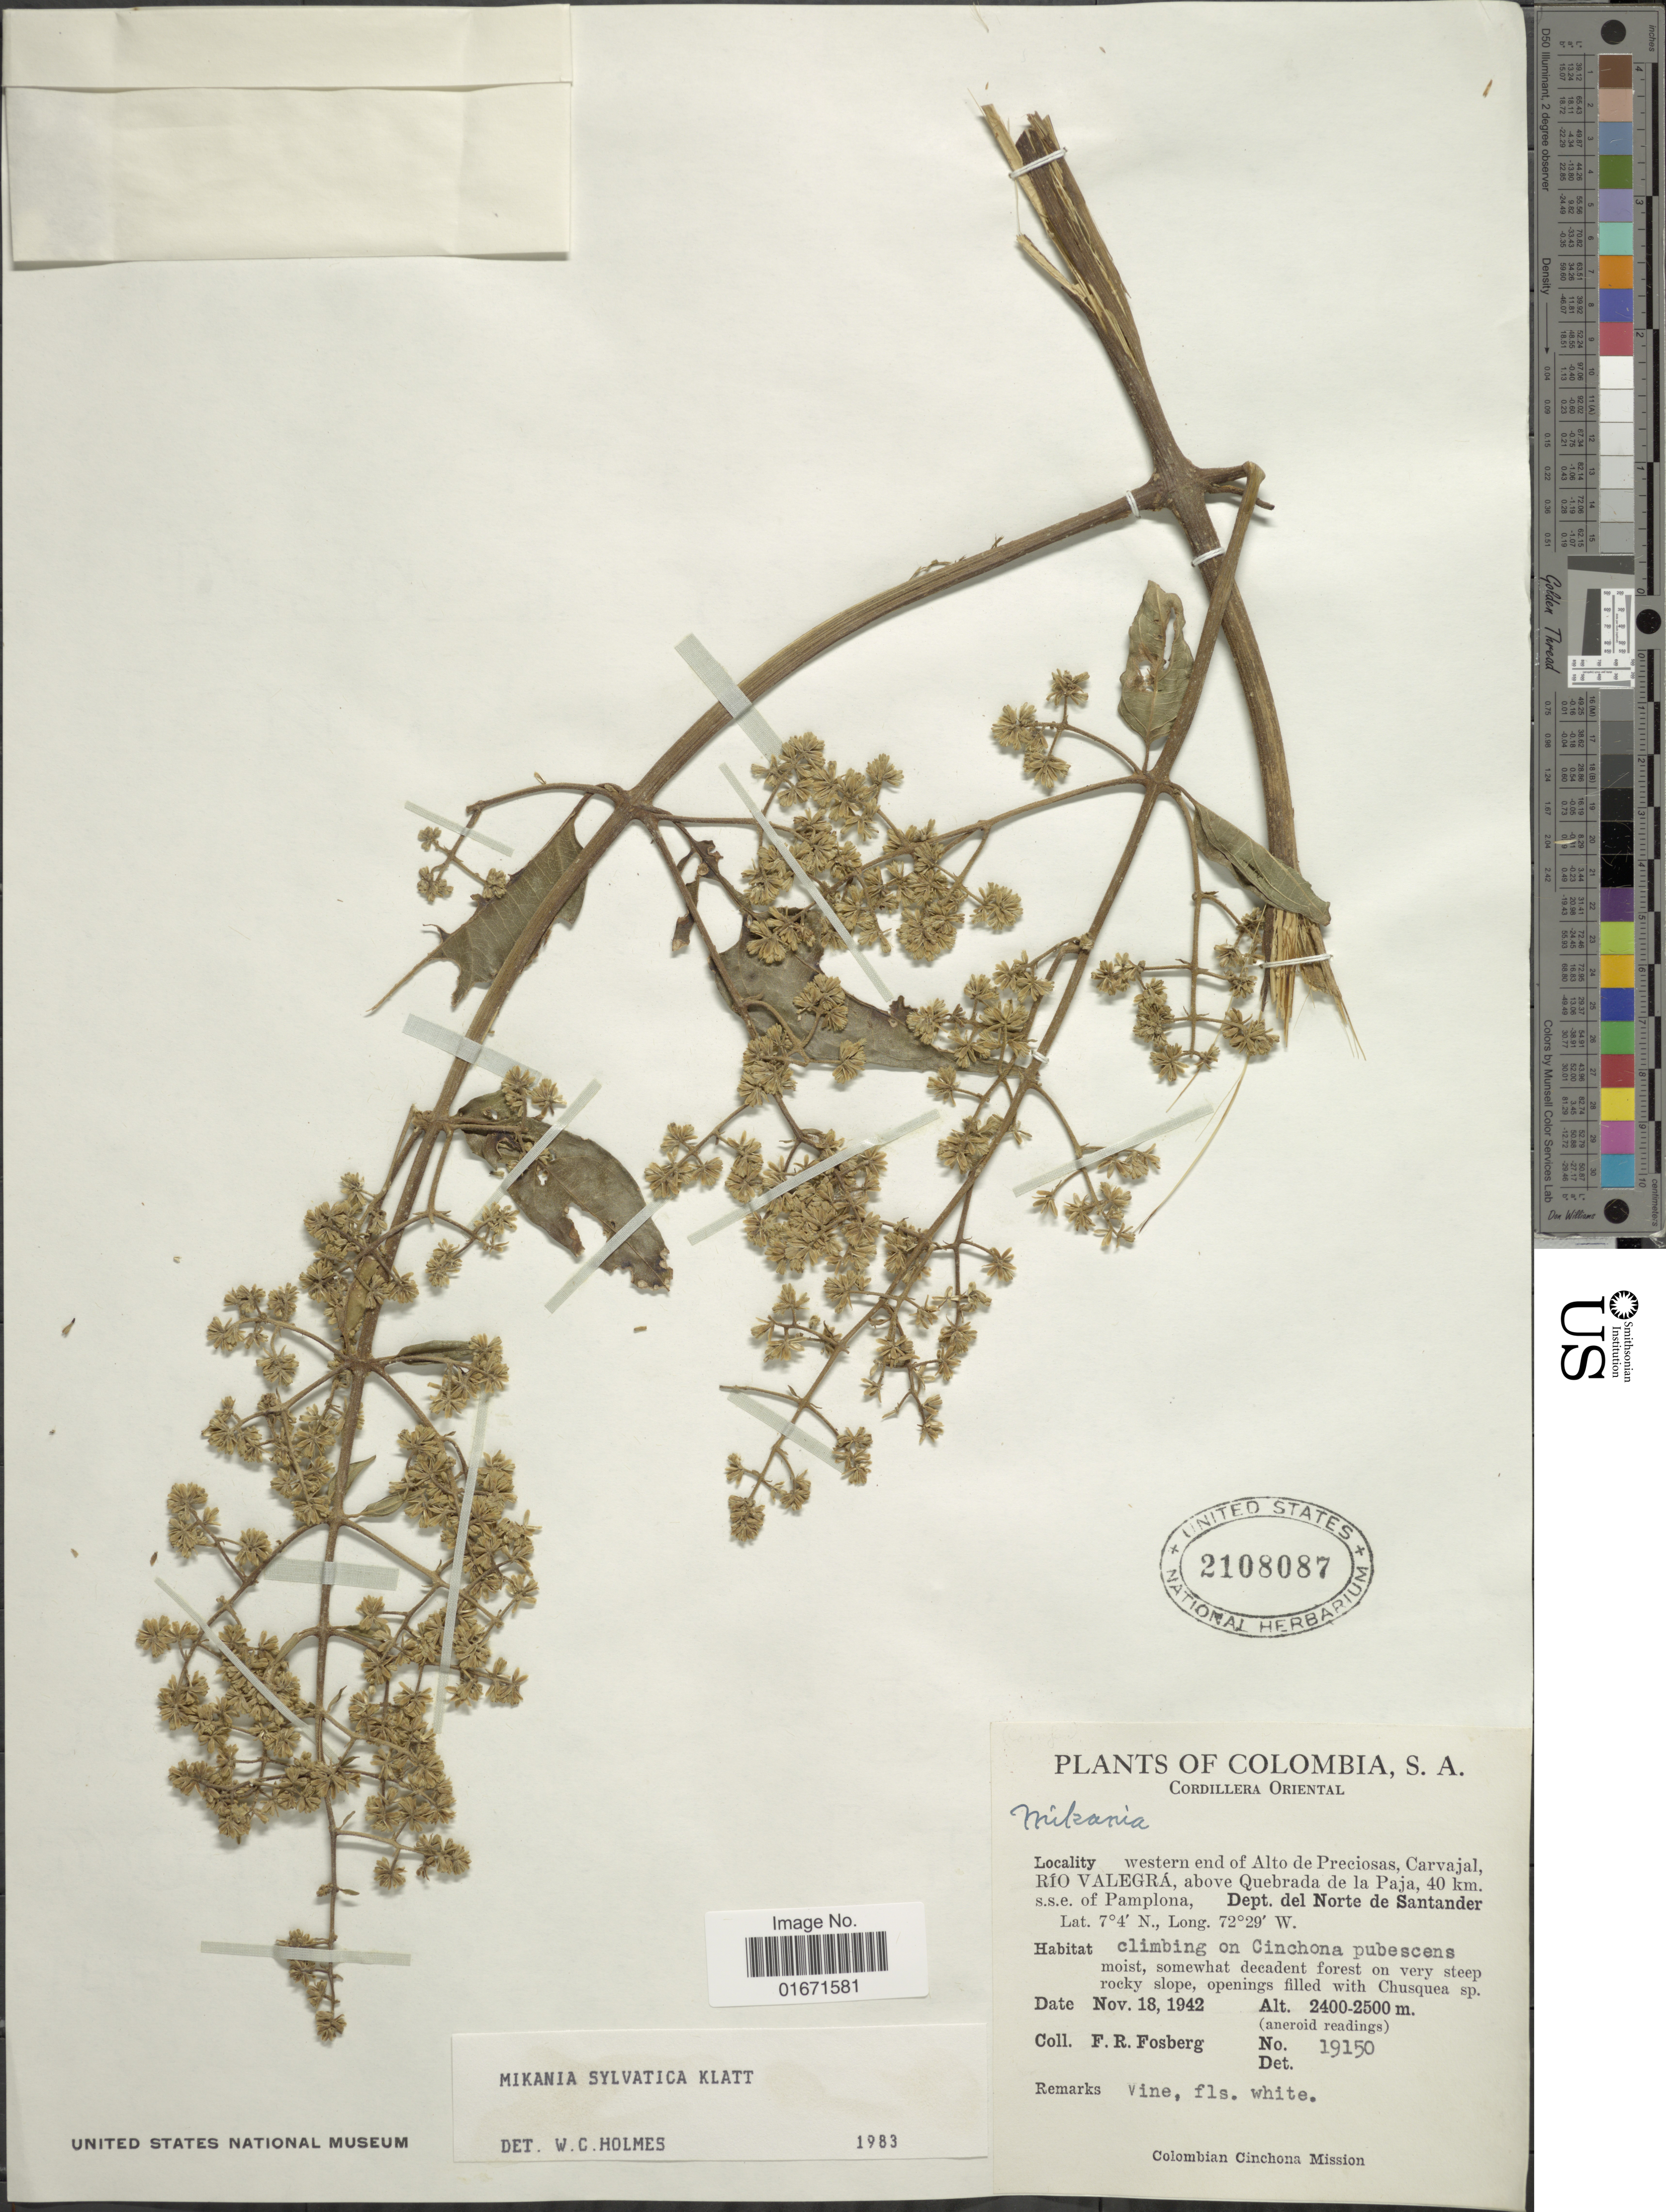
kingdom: Plantae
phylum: Tracheophyta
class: Magnoliopsida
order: Asterales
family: Asteraceae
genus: Mikania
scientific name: Mikania sylvatica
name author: Klatt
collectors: F. R. Fosberg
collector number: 19150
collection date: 1942-11-18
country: Colombia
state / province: Norte de Santander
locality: Cordillera Oriental. Western end of Alto de Preciosas, Carvajal, Rio Valegrá, above Quebrada de la Paja, 40 km. s.s.e. of Pamplona, Dept. del Norte de Santander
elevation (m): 2400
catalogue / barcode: US 2108087